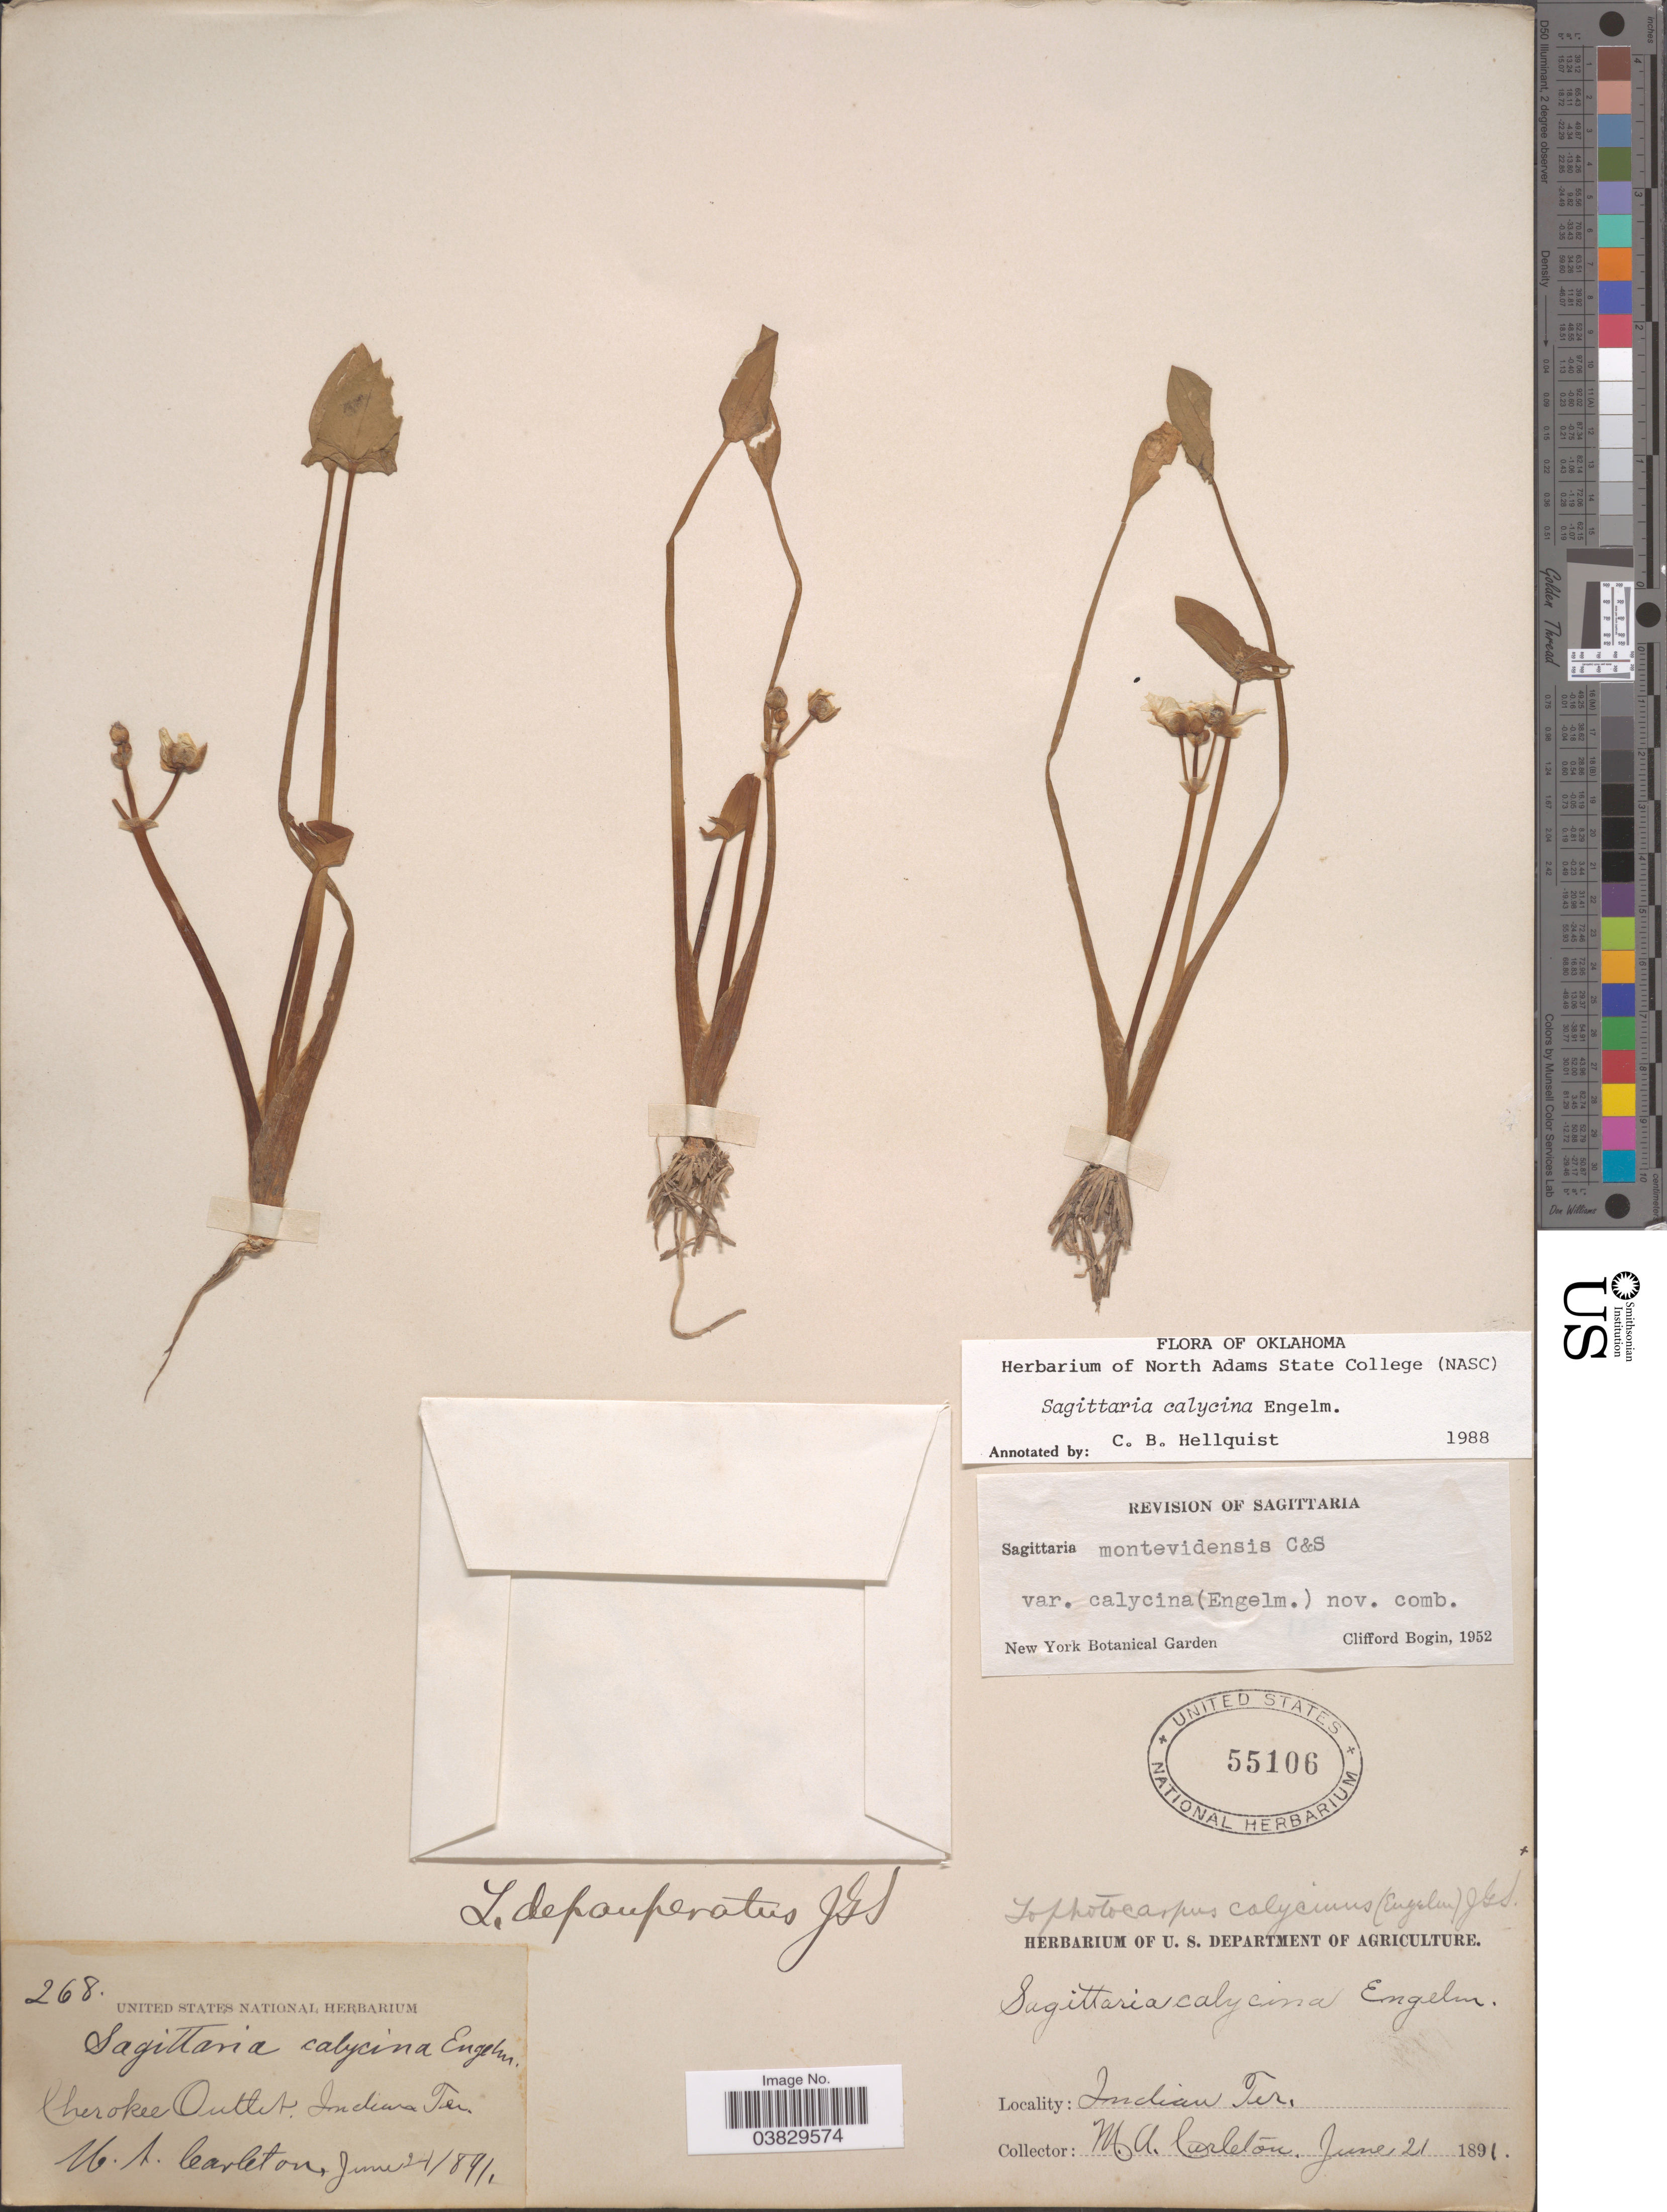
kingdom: Plantae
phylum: Tracheophyta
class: Liliopsida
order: Alismatales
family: Alismataceae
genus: Sagittaria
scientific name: Sagittaria calycina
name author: Engelm.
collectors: M. A. Carleton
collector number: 268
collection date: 1891-06-21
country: United States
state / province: Oklahoma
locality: Cherokee Outlet, Indian Ter.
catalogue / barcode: US 55106